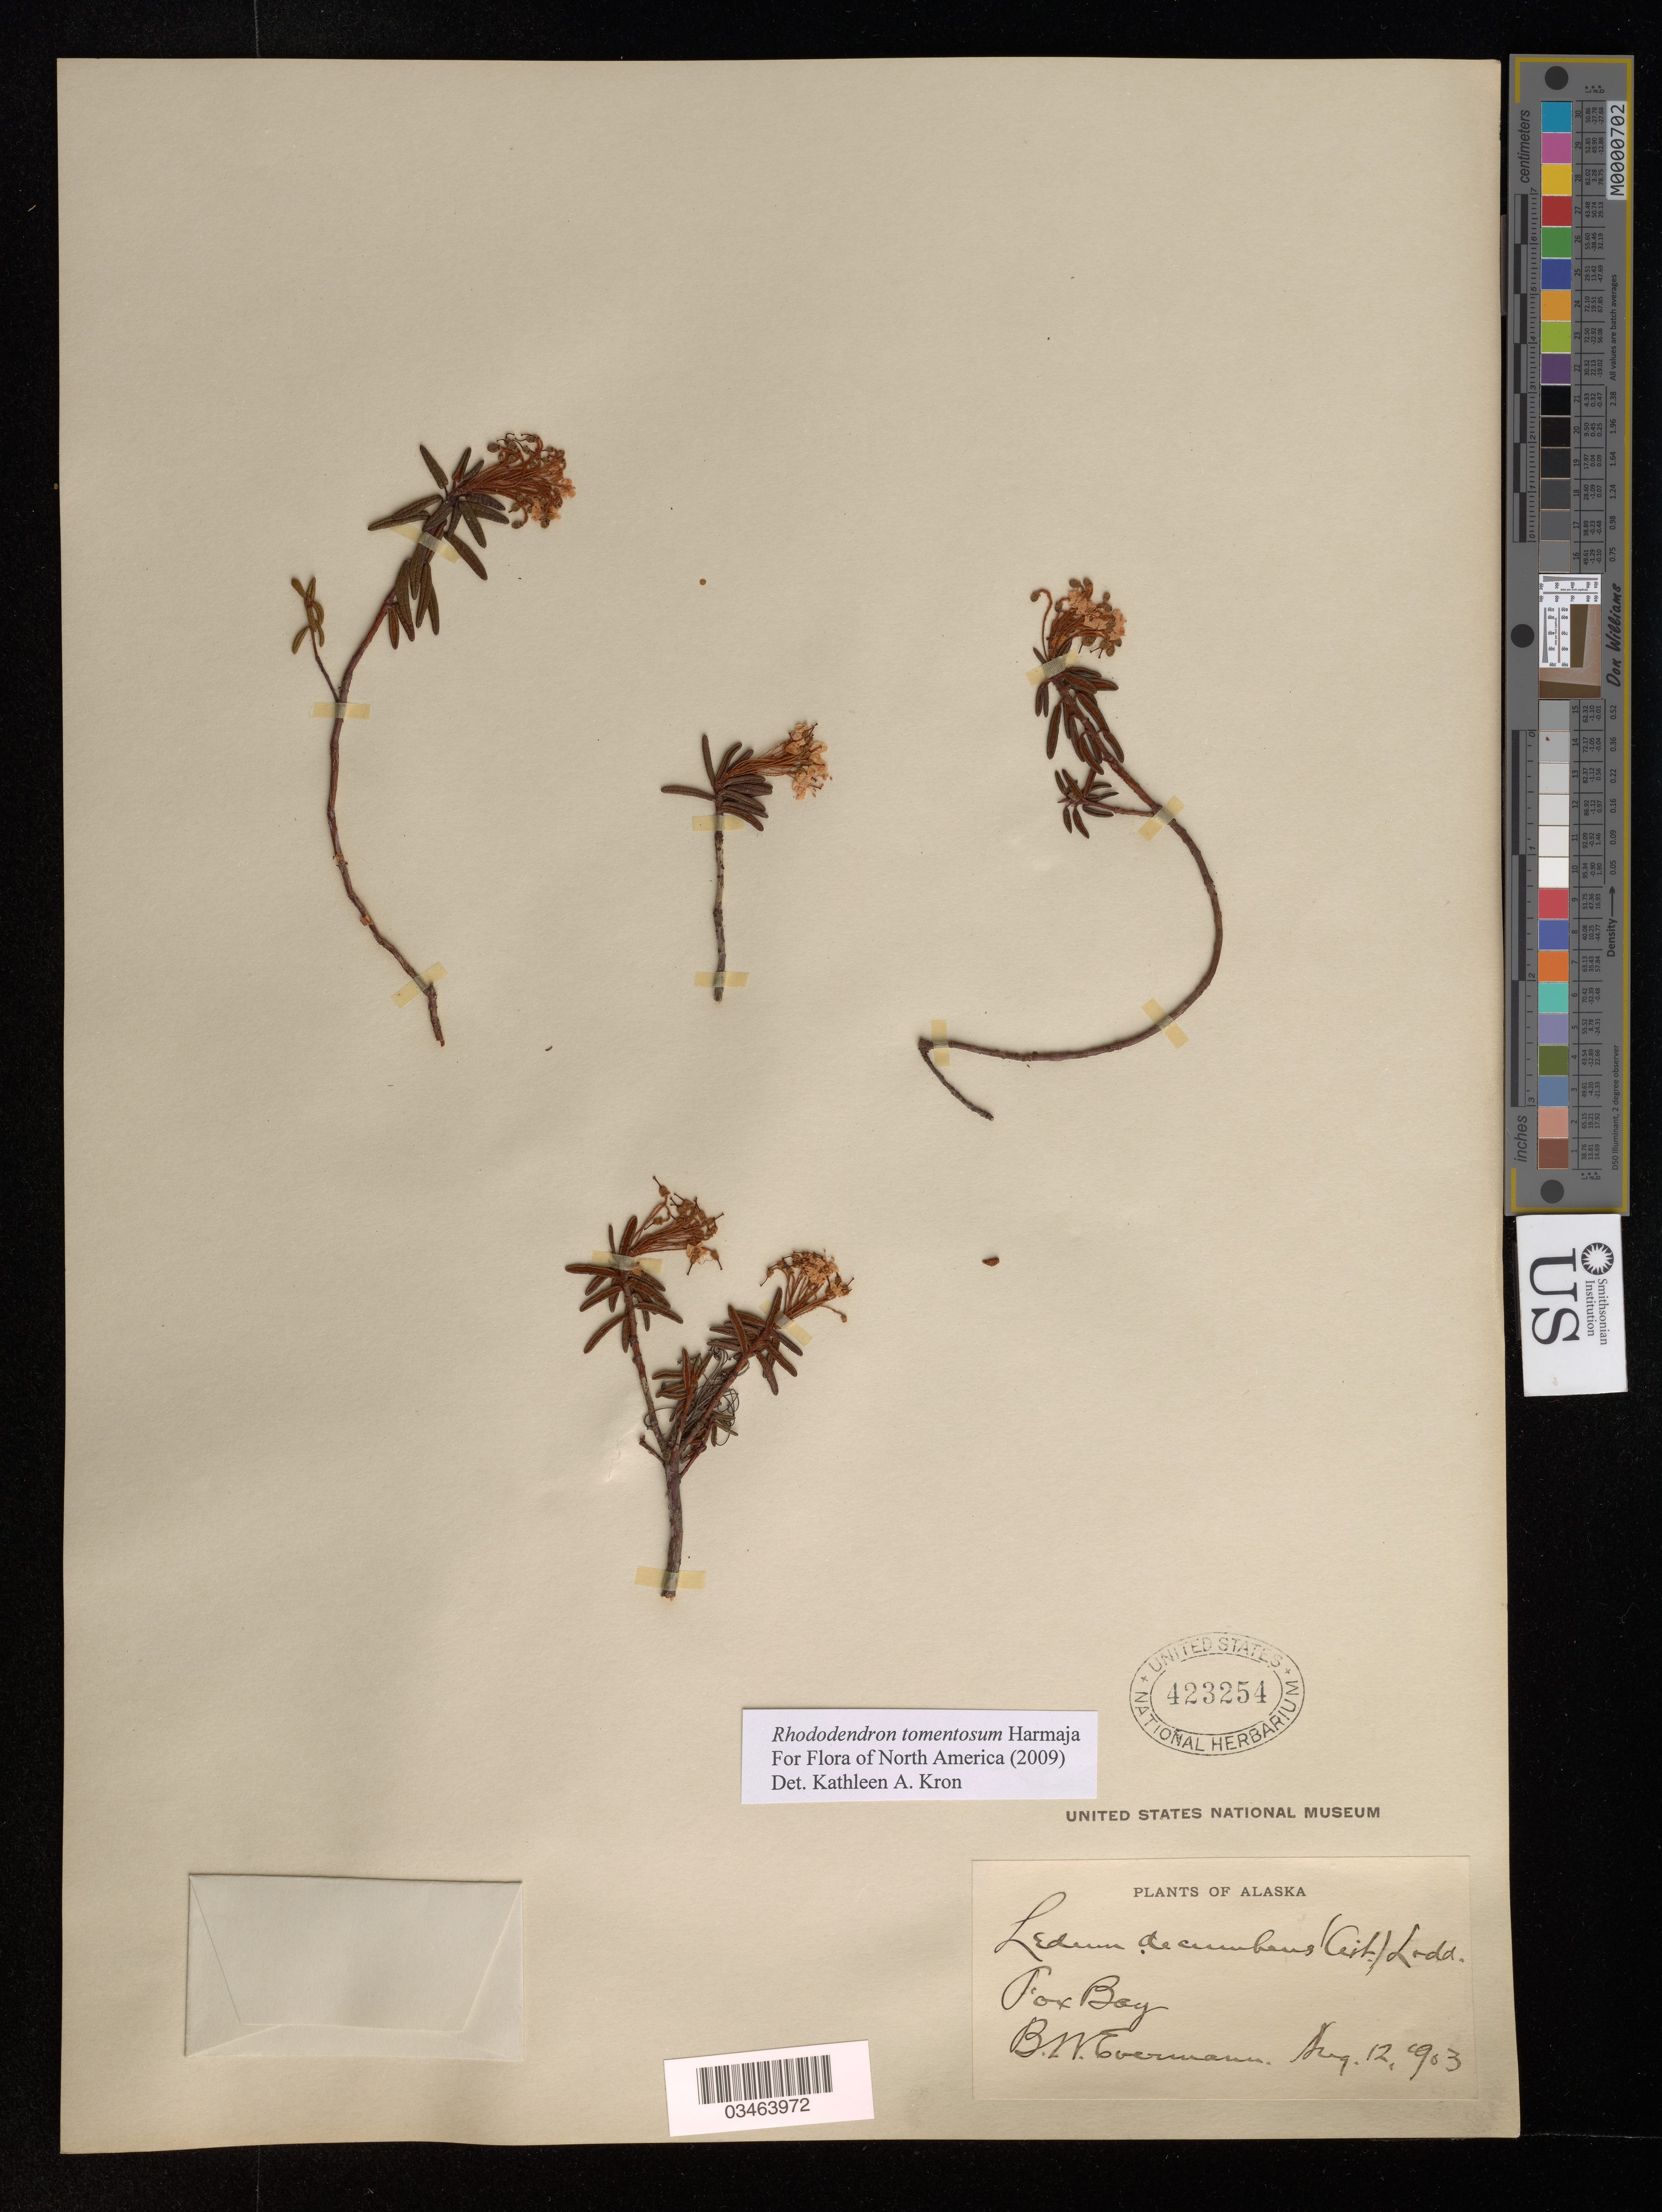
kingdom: Plantae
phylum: Tracheophyta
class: Magnoliopsida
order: Ericales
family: Ericaceae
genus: Rhododendron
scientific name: Rhododendron tomentosum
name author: Harmaja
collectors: B. W. Evermann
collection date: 1903-08-12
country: United States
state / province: Alaska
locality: Fox Bay.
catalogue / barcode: US 423254